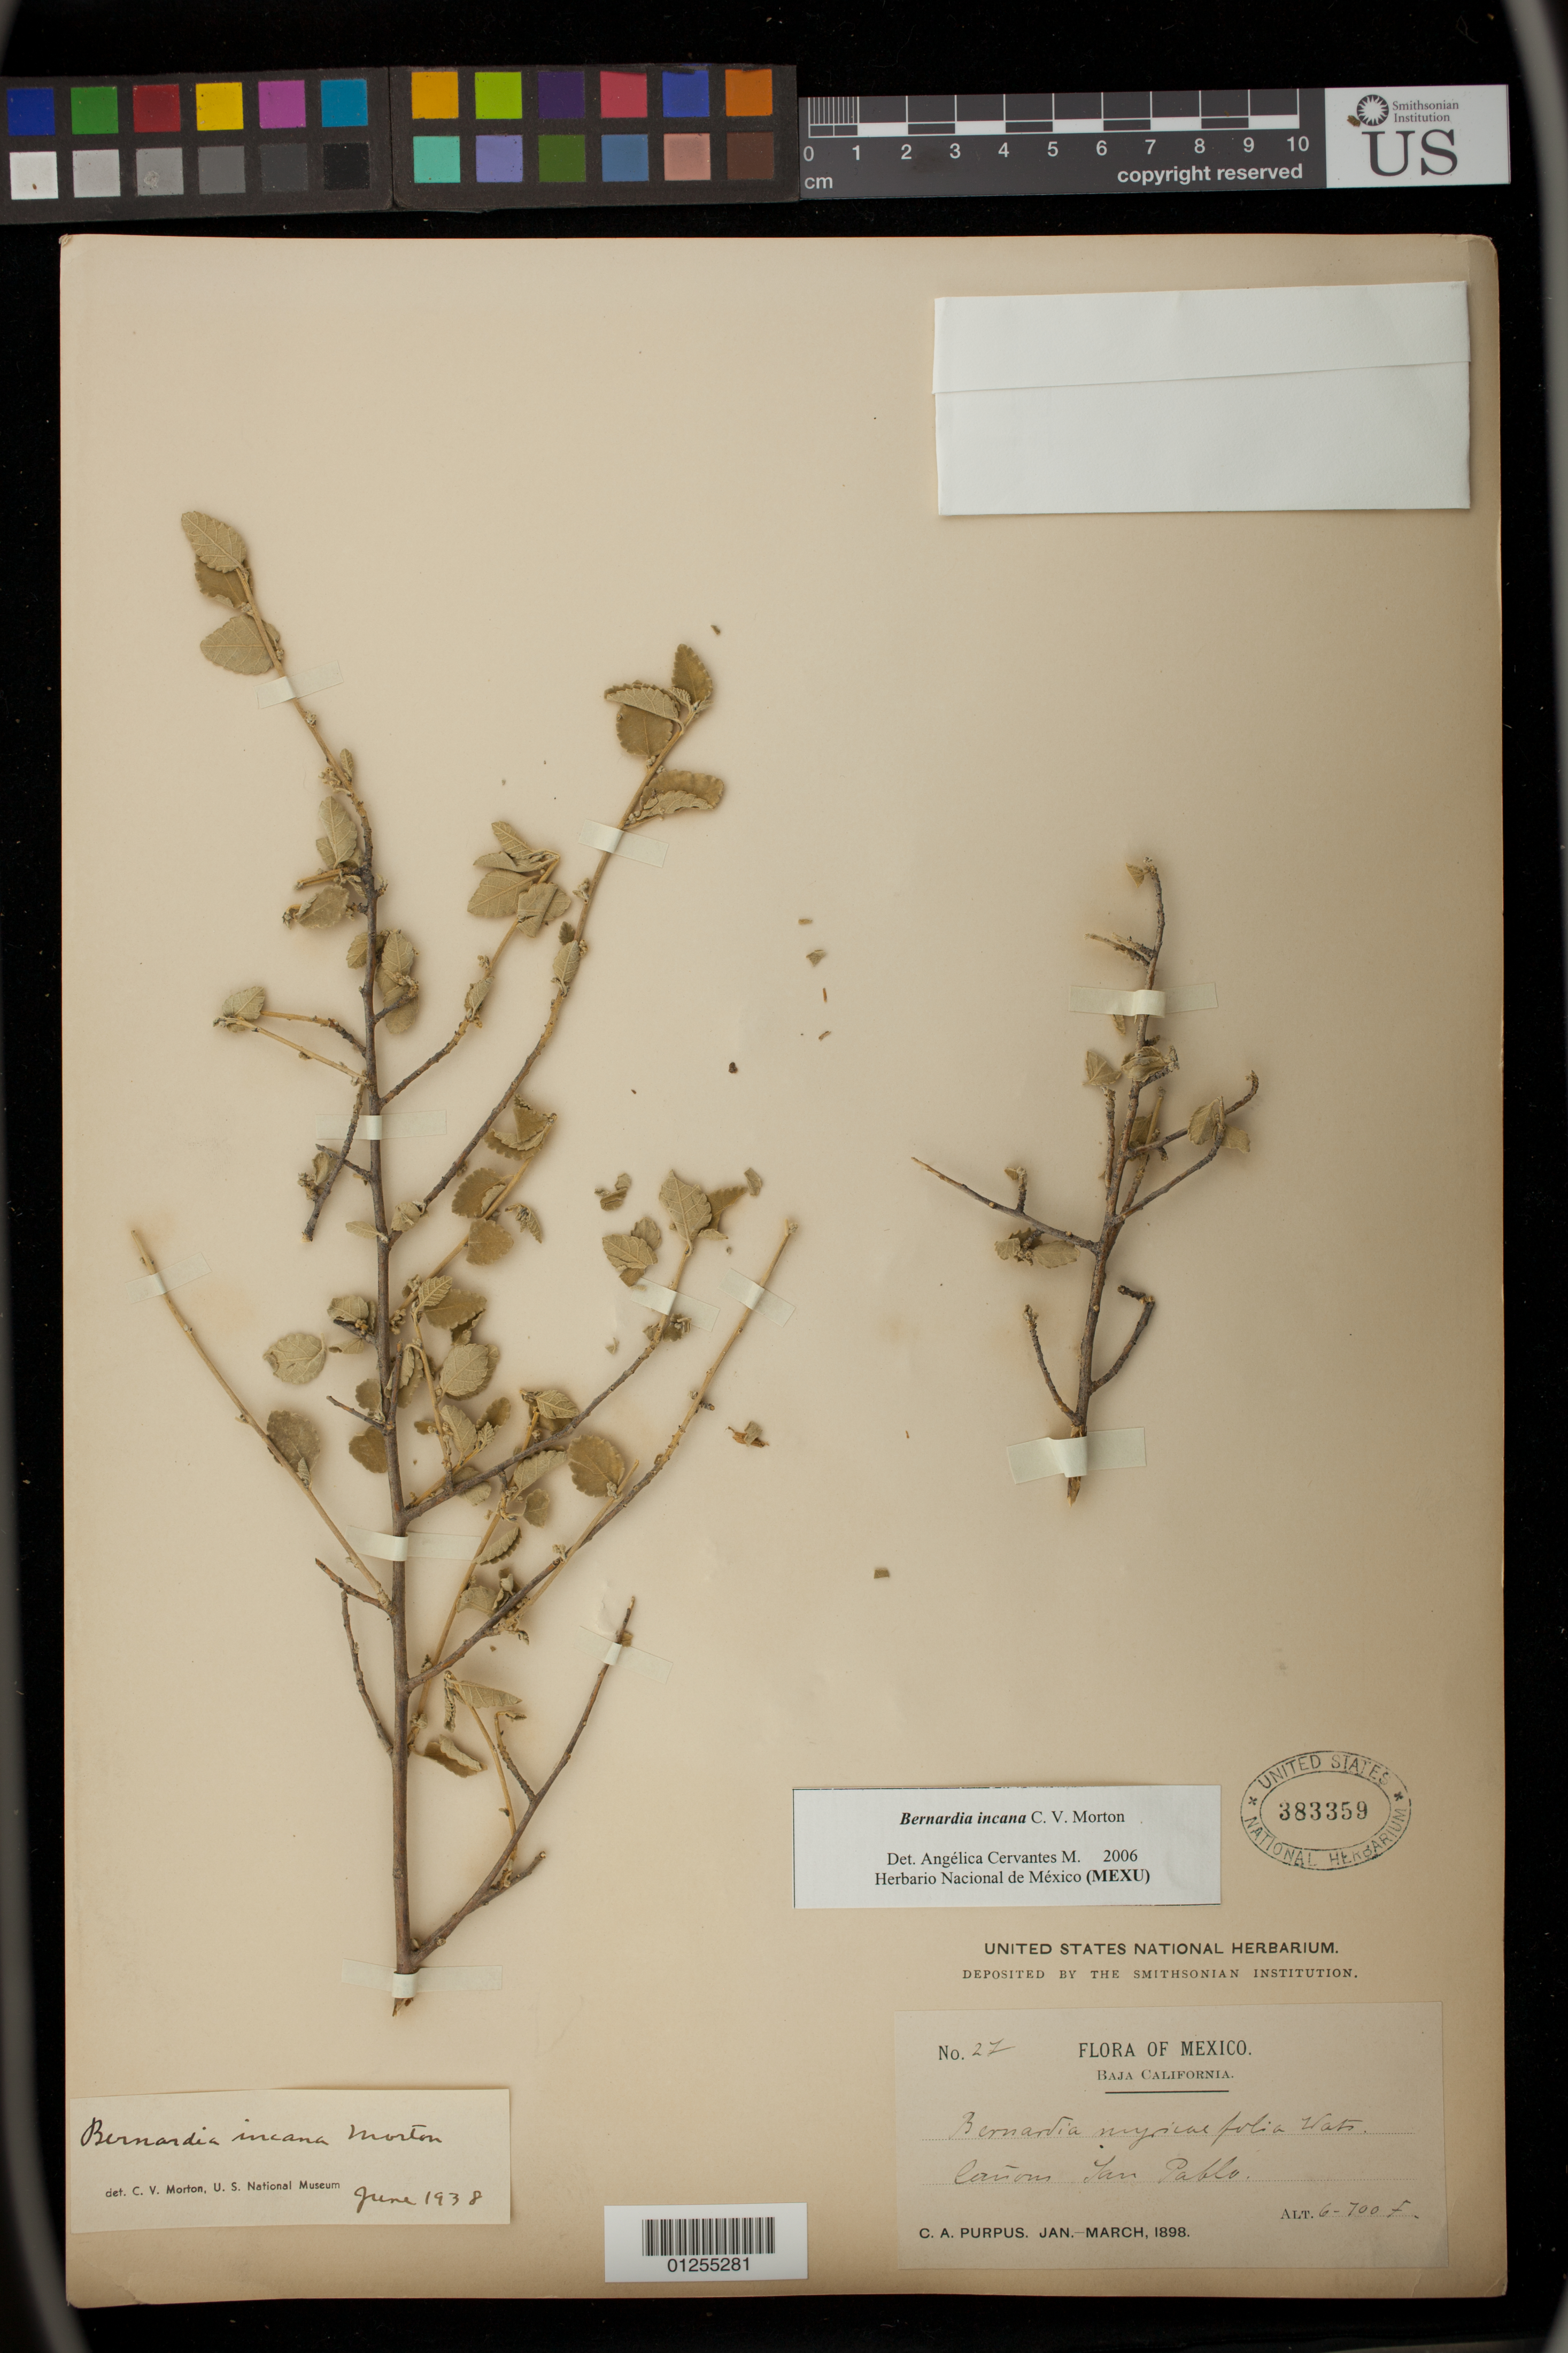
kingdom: Plantae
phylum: Tracheophyta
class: Magnoliopsida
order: Malpighiales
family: Euphorbiaceae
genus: Bernardia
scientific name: Bernardia incana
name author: C.V. Morton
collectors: C. A. Purpus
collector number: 27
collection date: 1898-01-01/1898-03-01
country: Mexico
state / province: Baja California Norte / Baja California Sur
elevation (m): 183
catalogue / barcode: US 383359